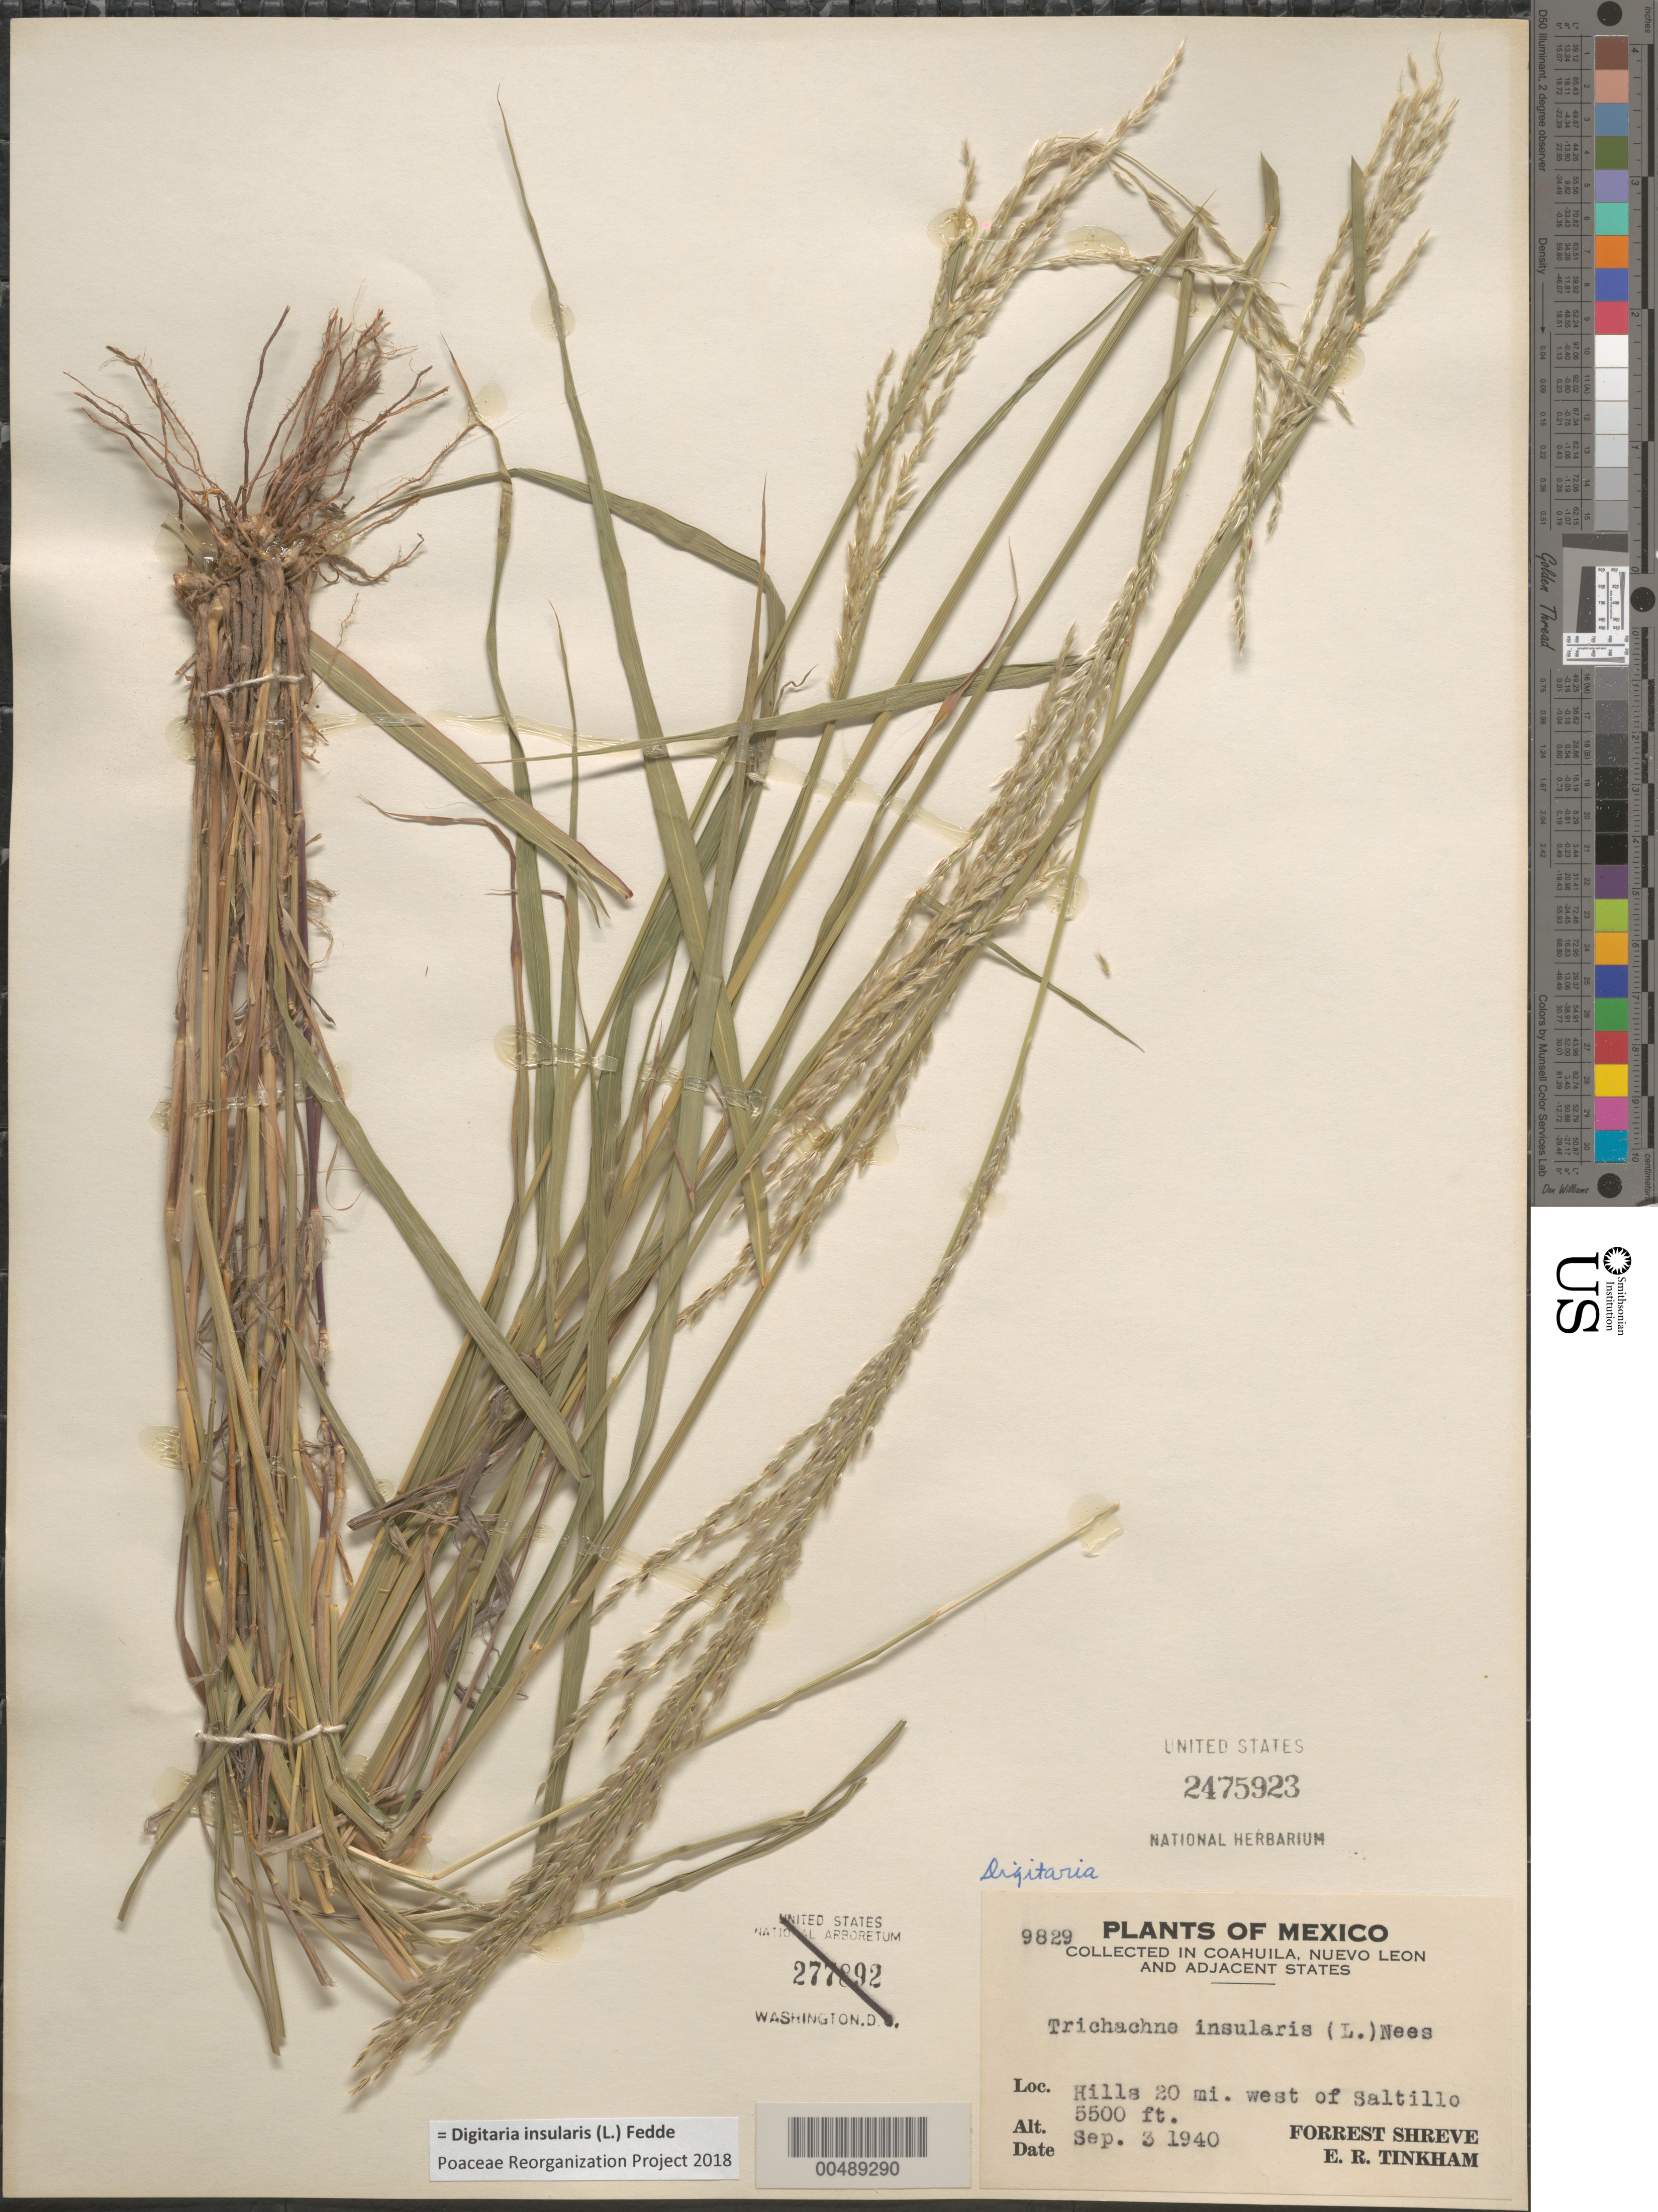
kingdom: Plantae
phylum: Tracheophyta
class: Liliopsida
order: Poales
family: Poaceae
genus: Digitaria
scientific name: Digitaria insularis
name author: (L.) Fedde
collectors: F. Shreve & E. Tinkham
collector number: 9829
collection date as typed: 3 Sep 1940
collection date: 1940-09-03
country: Mexico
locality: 20 mi W of Saltillo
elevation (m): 1676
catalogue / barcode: US 2475923